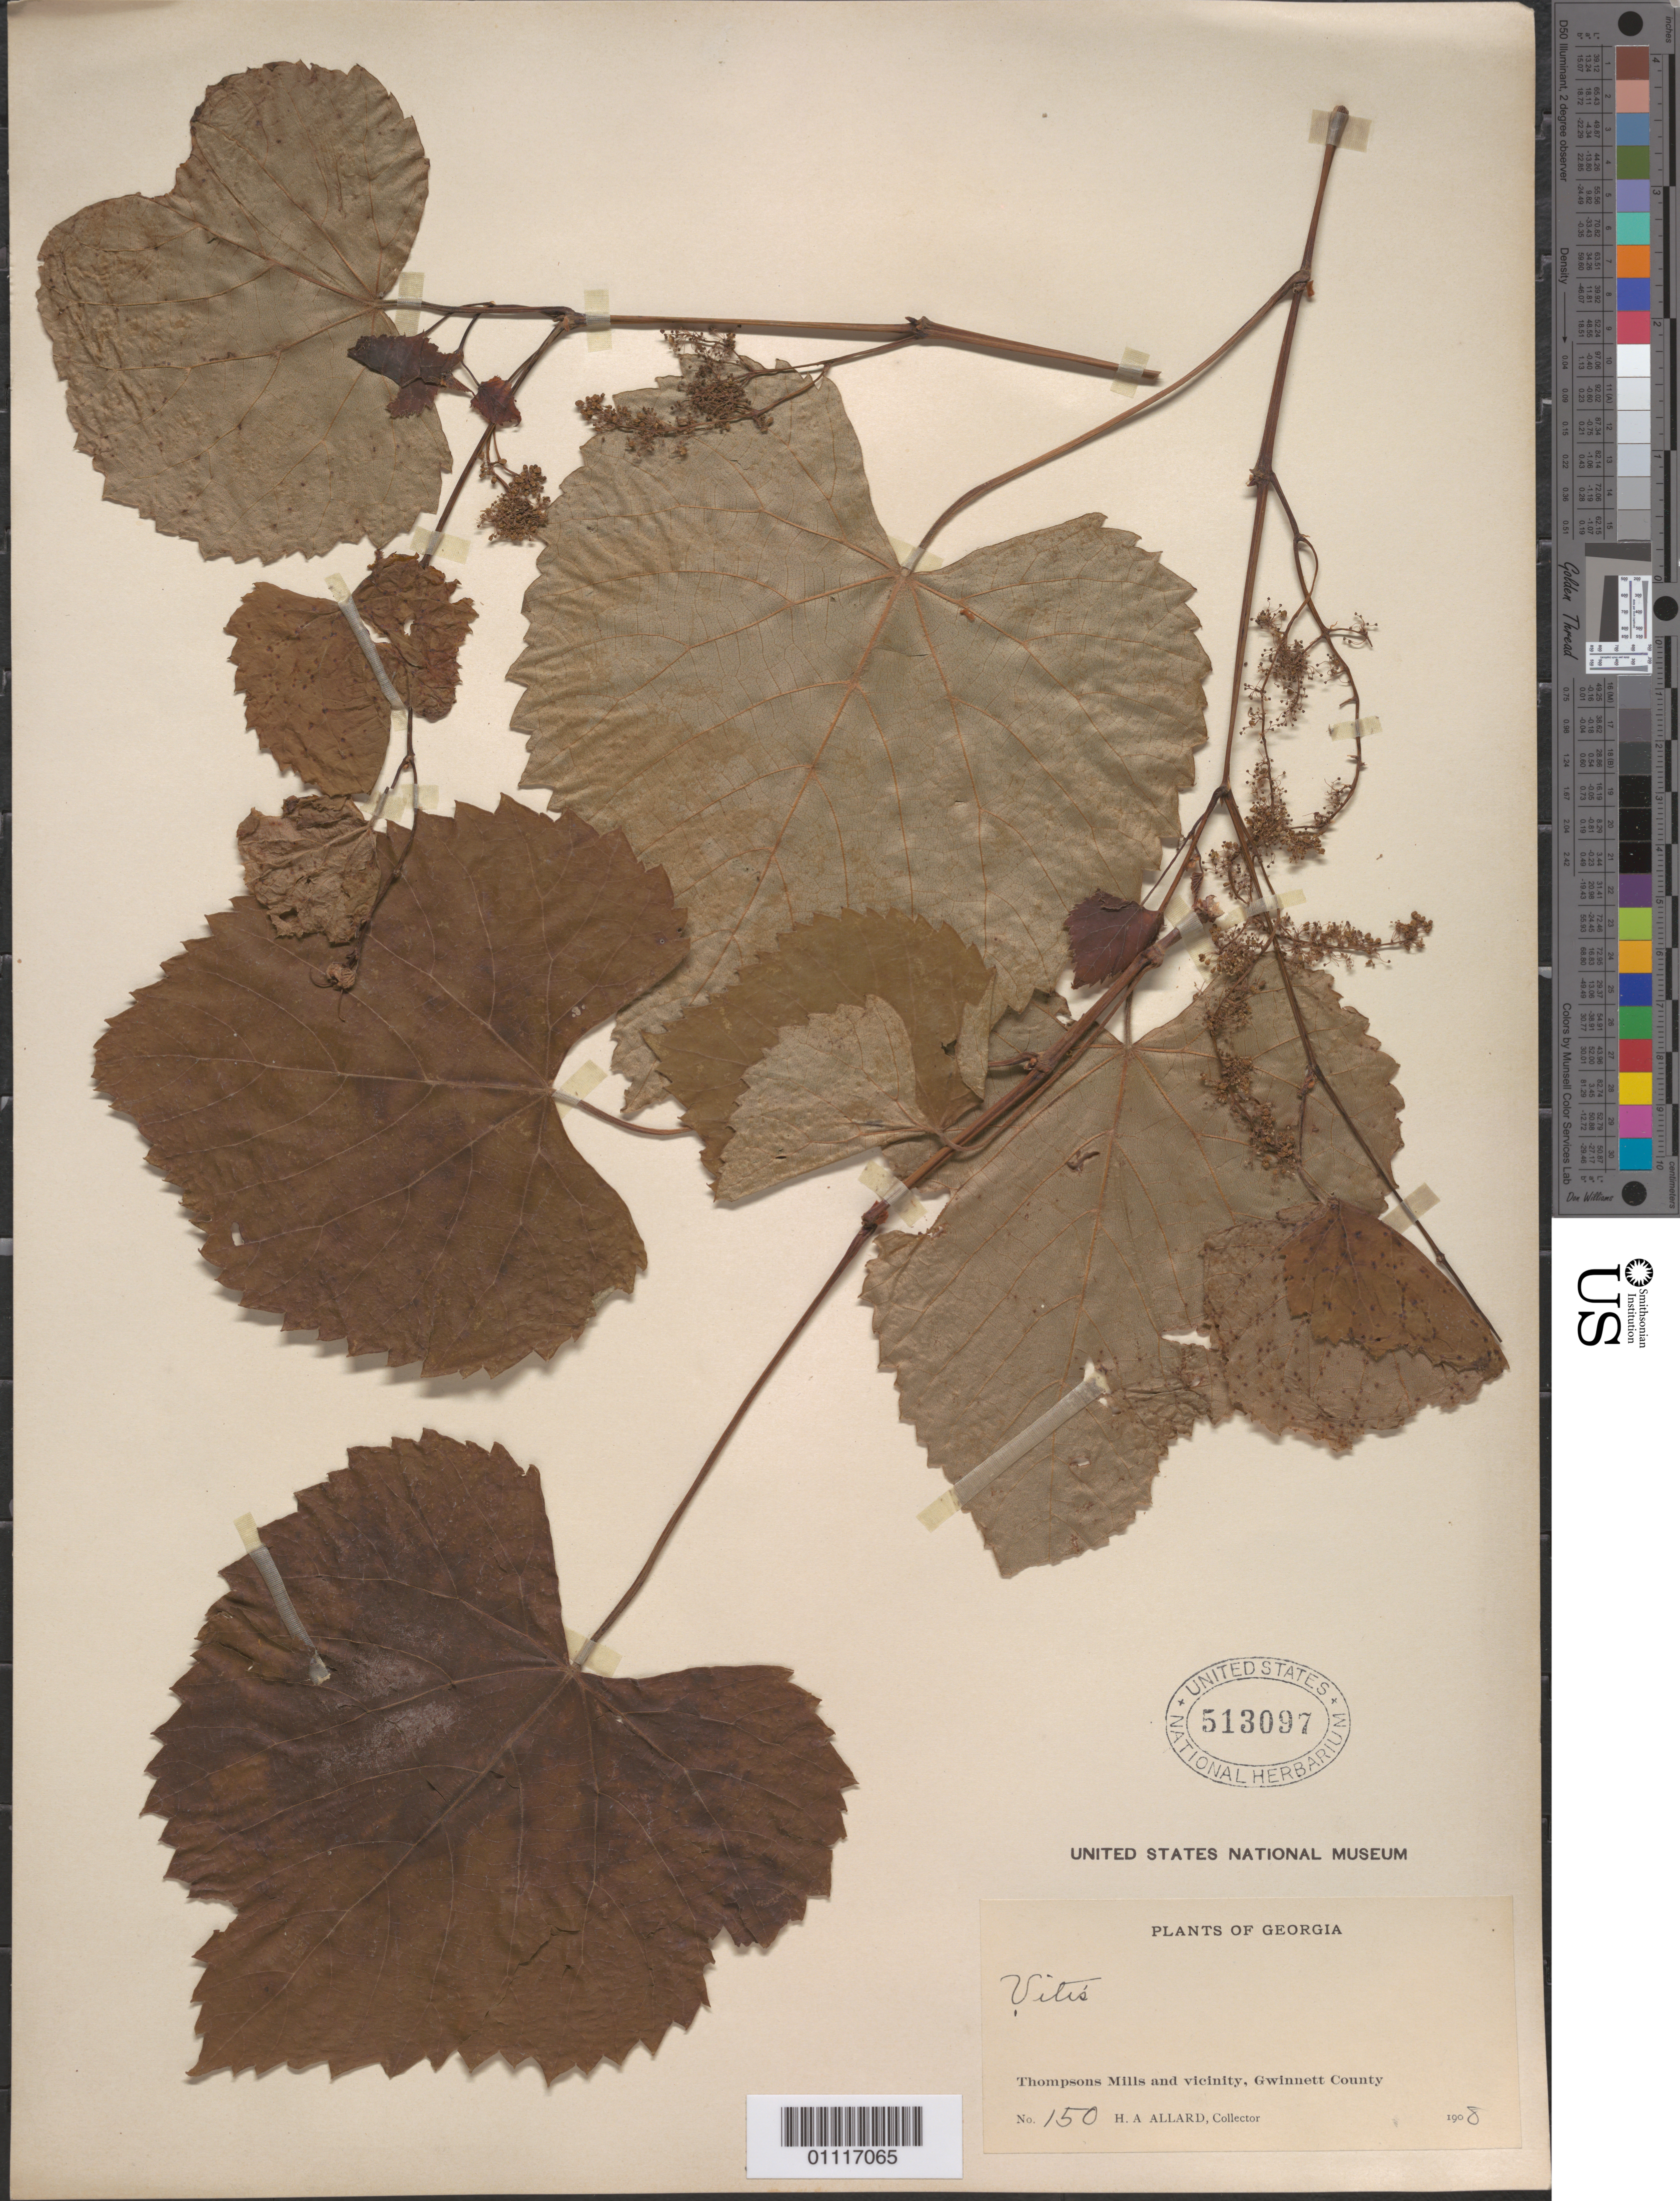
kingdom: Plantae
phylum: Tracheophyta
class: Magnoliopsida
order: Vitales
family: Vitaceae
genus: Vitis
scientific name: Vitis cinerea var. floridana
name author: Munson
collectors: H. A. Allard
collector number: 150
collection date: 1908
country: United States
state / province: Georgia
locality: Thompsons Mills and vicinity, Gwinnett County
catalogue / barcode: US 513097